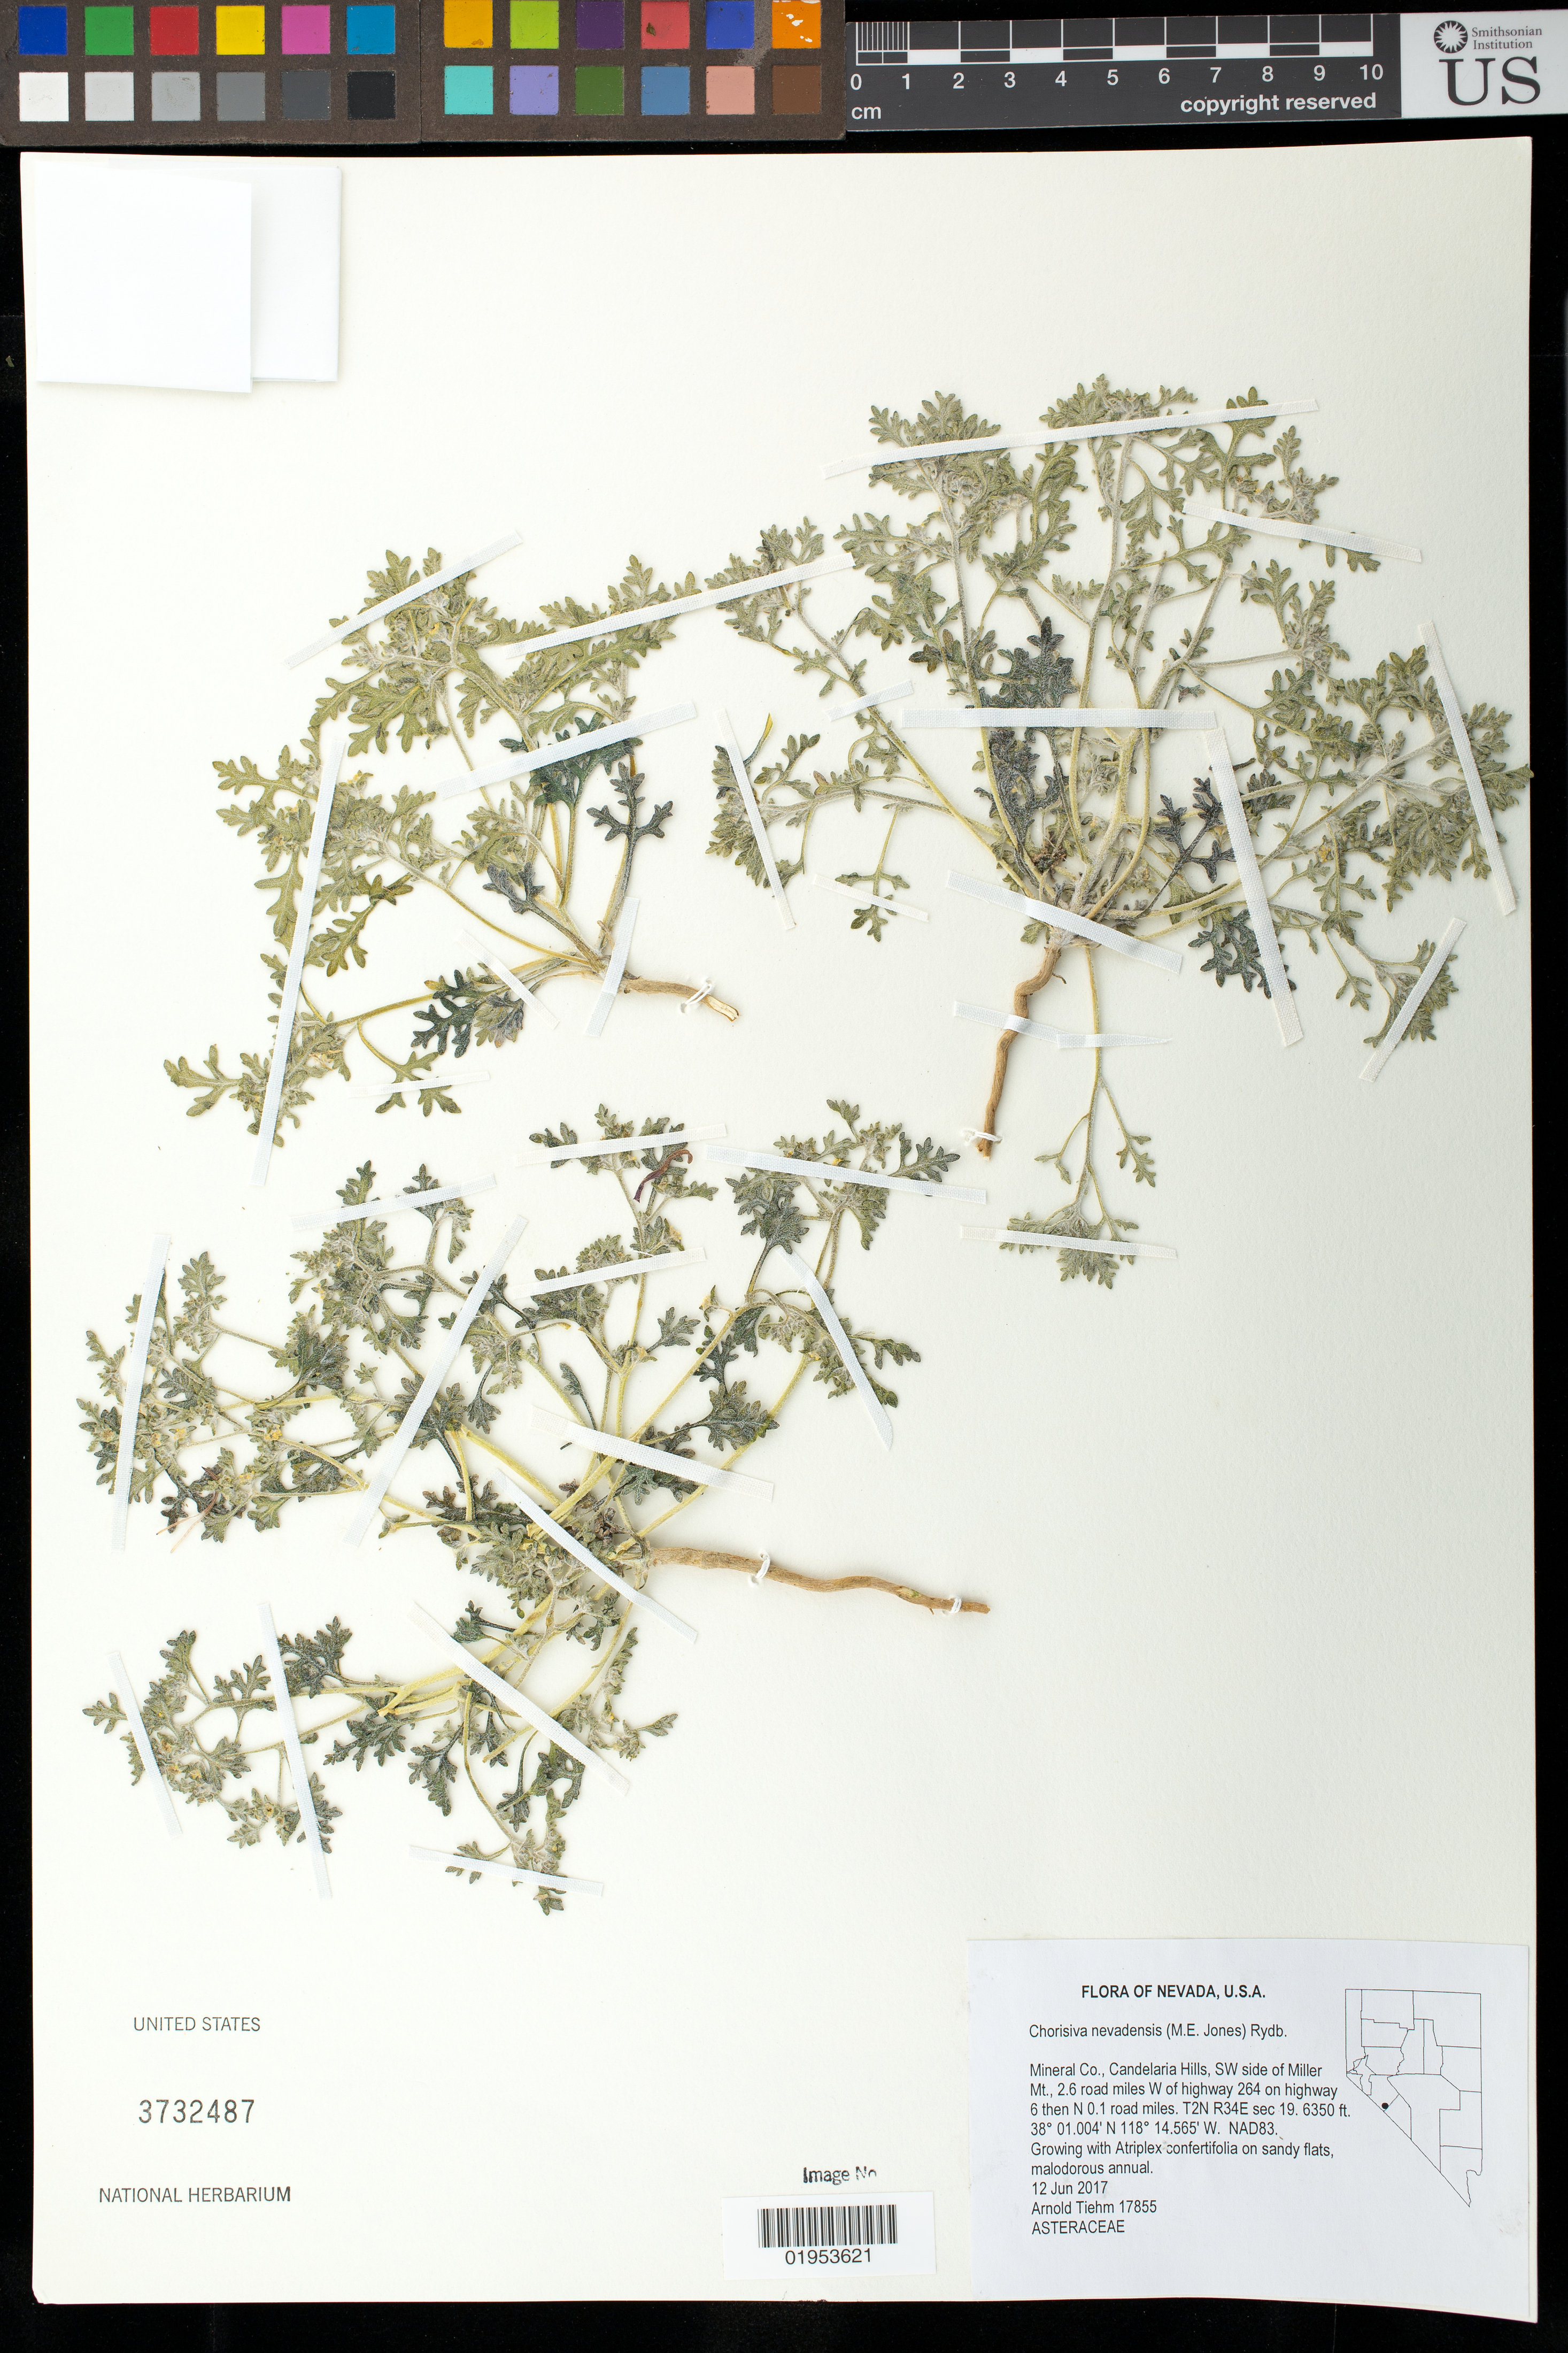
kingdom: Plantae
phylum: Tracheophyta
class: Magnoliopsida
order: Asterales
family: Asteraceae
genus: Chorisiva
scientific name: Chorisiva nevadensis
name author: (M.E. Jones) Rydb.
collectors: A. Tiehm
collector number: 17855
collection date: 2017-06-12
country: United States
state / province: Nevada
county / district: Mineral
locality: Candelaria Hills, SW side of Miller Mtn., 2.6 road miles W of highway 264 on highway 6 then N 0.1 road miles.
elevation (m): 1935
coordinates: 38 01.004 N, 118 14.565 W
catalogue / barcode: US 3732487